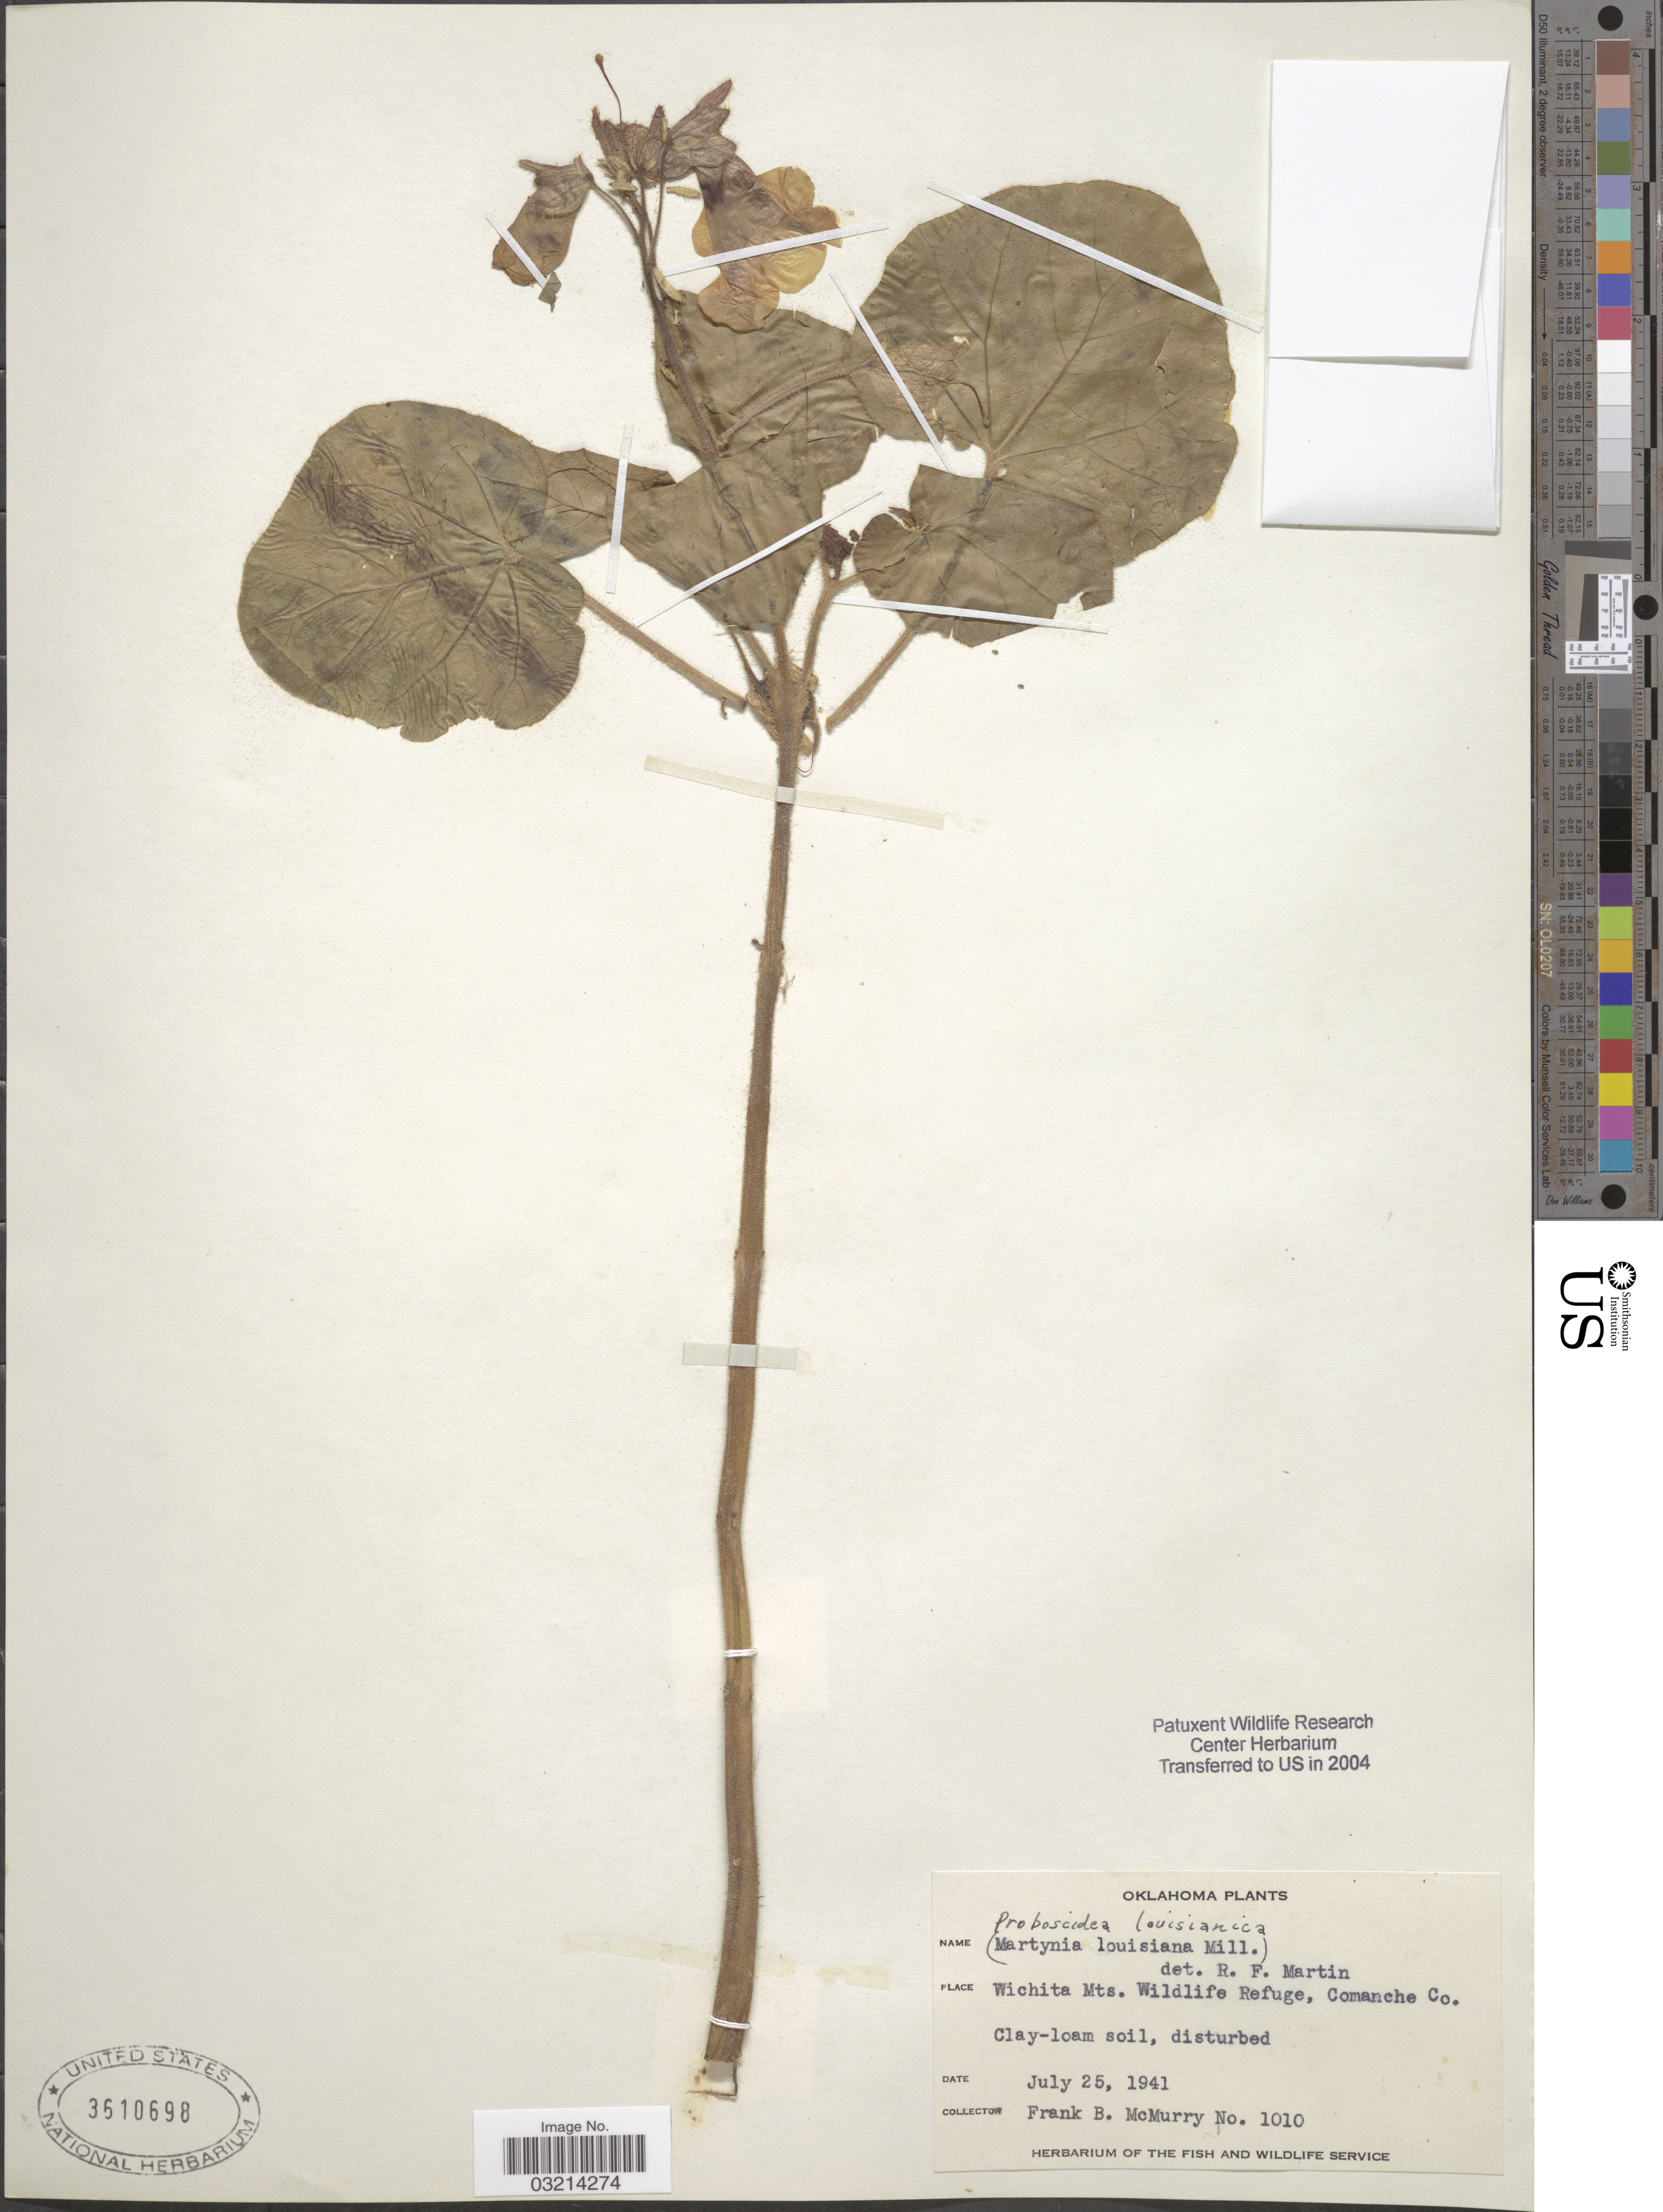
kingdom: Plantae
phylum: Tracheophyta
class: Magnoliopsida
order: Lamiales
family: Martyniaceae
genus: Proboscidea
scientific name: Proboscidea louisianica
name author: Thell.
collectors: F. B. McMurry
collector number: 1010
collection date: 1941-07-25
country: United States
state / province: Oklahoma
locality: Wichita Mts. Wildlife Refuge, Comanche co.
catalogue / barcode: US 3610698